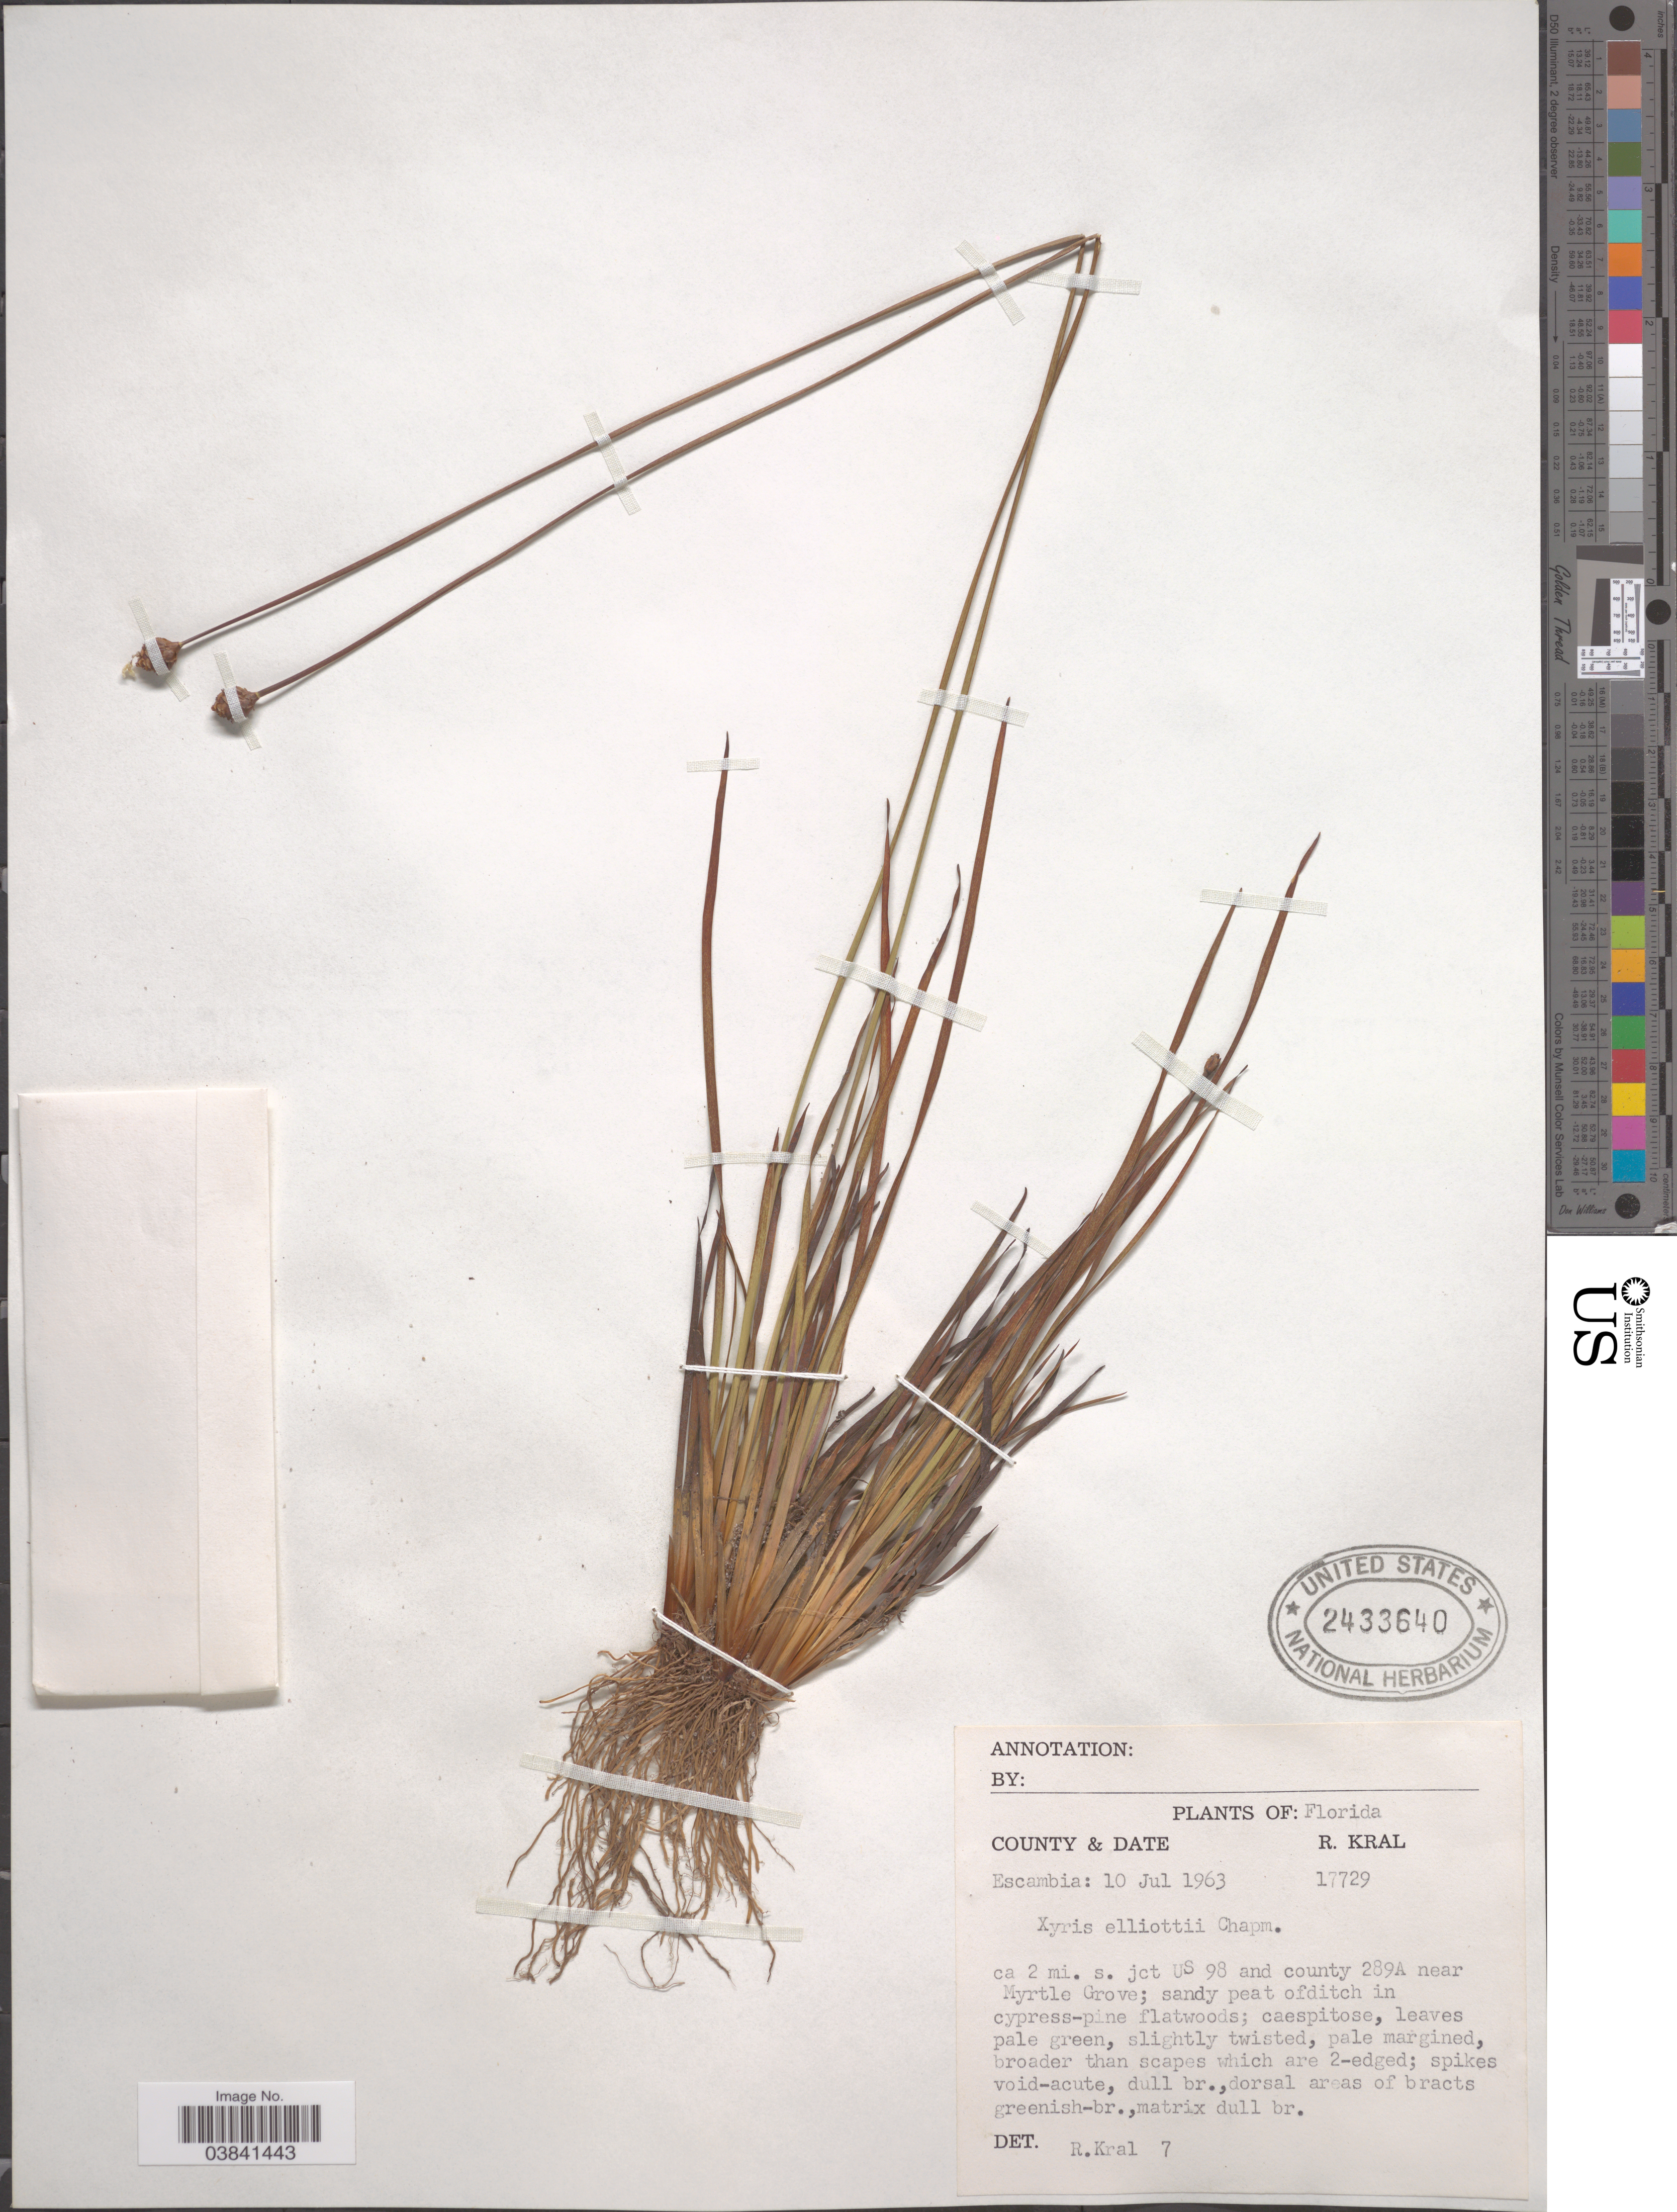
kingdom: Plantae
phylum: Tracheophyta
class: Liliopsida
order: Poales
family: Xyridaceae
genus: Xyris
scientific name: Xyris elliottii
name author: Chapm.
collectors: R. Kral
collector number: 17729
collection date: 1963-07-10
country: United States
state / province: Florida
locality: County Escambia: ca 2 mi. s. jct US 98 and county 289A near Myrtle Grove.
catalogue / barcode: US 2433640